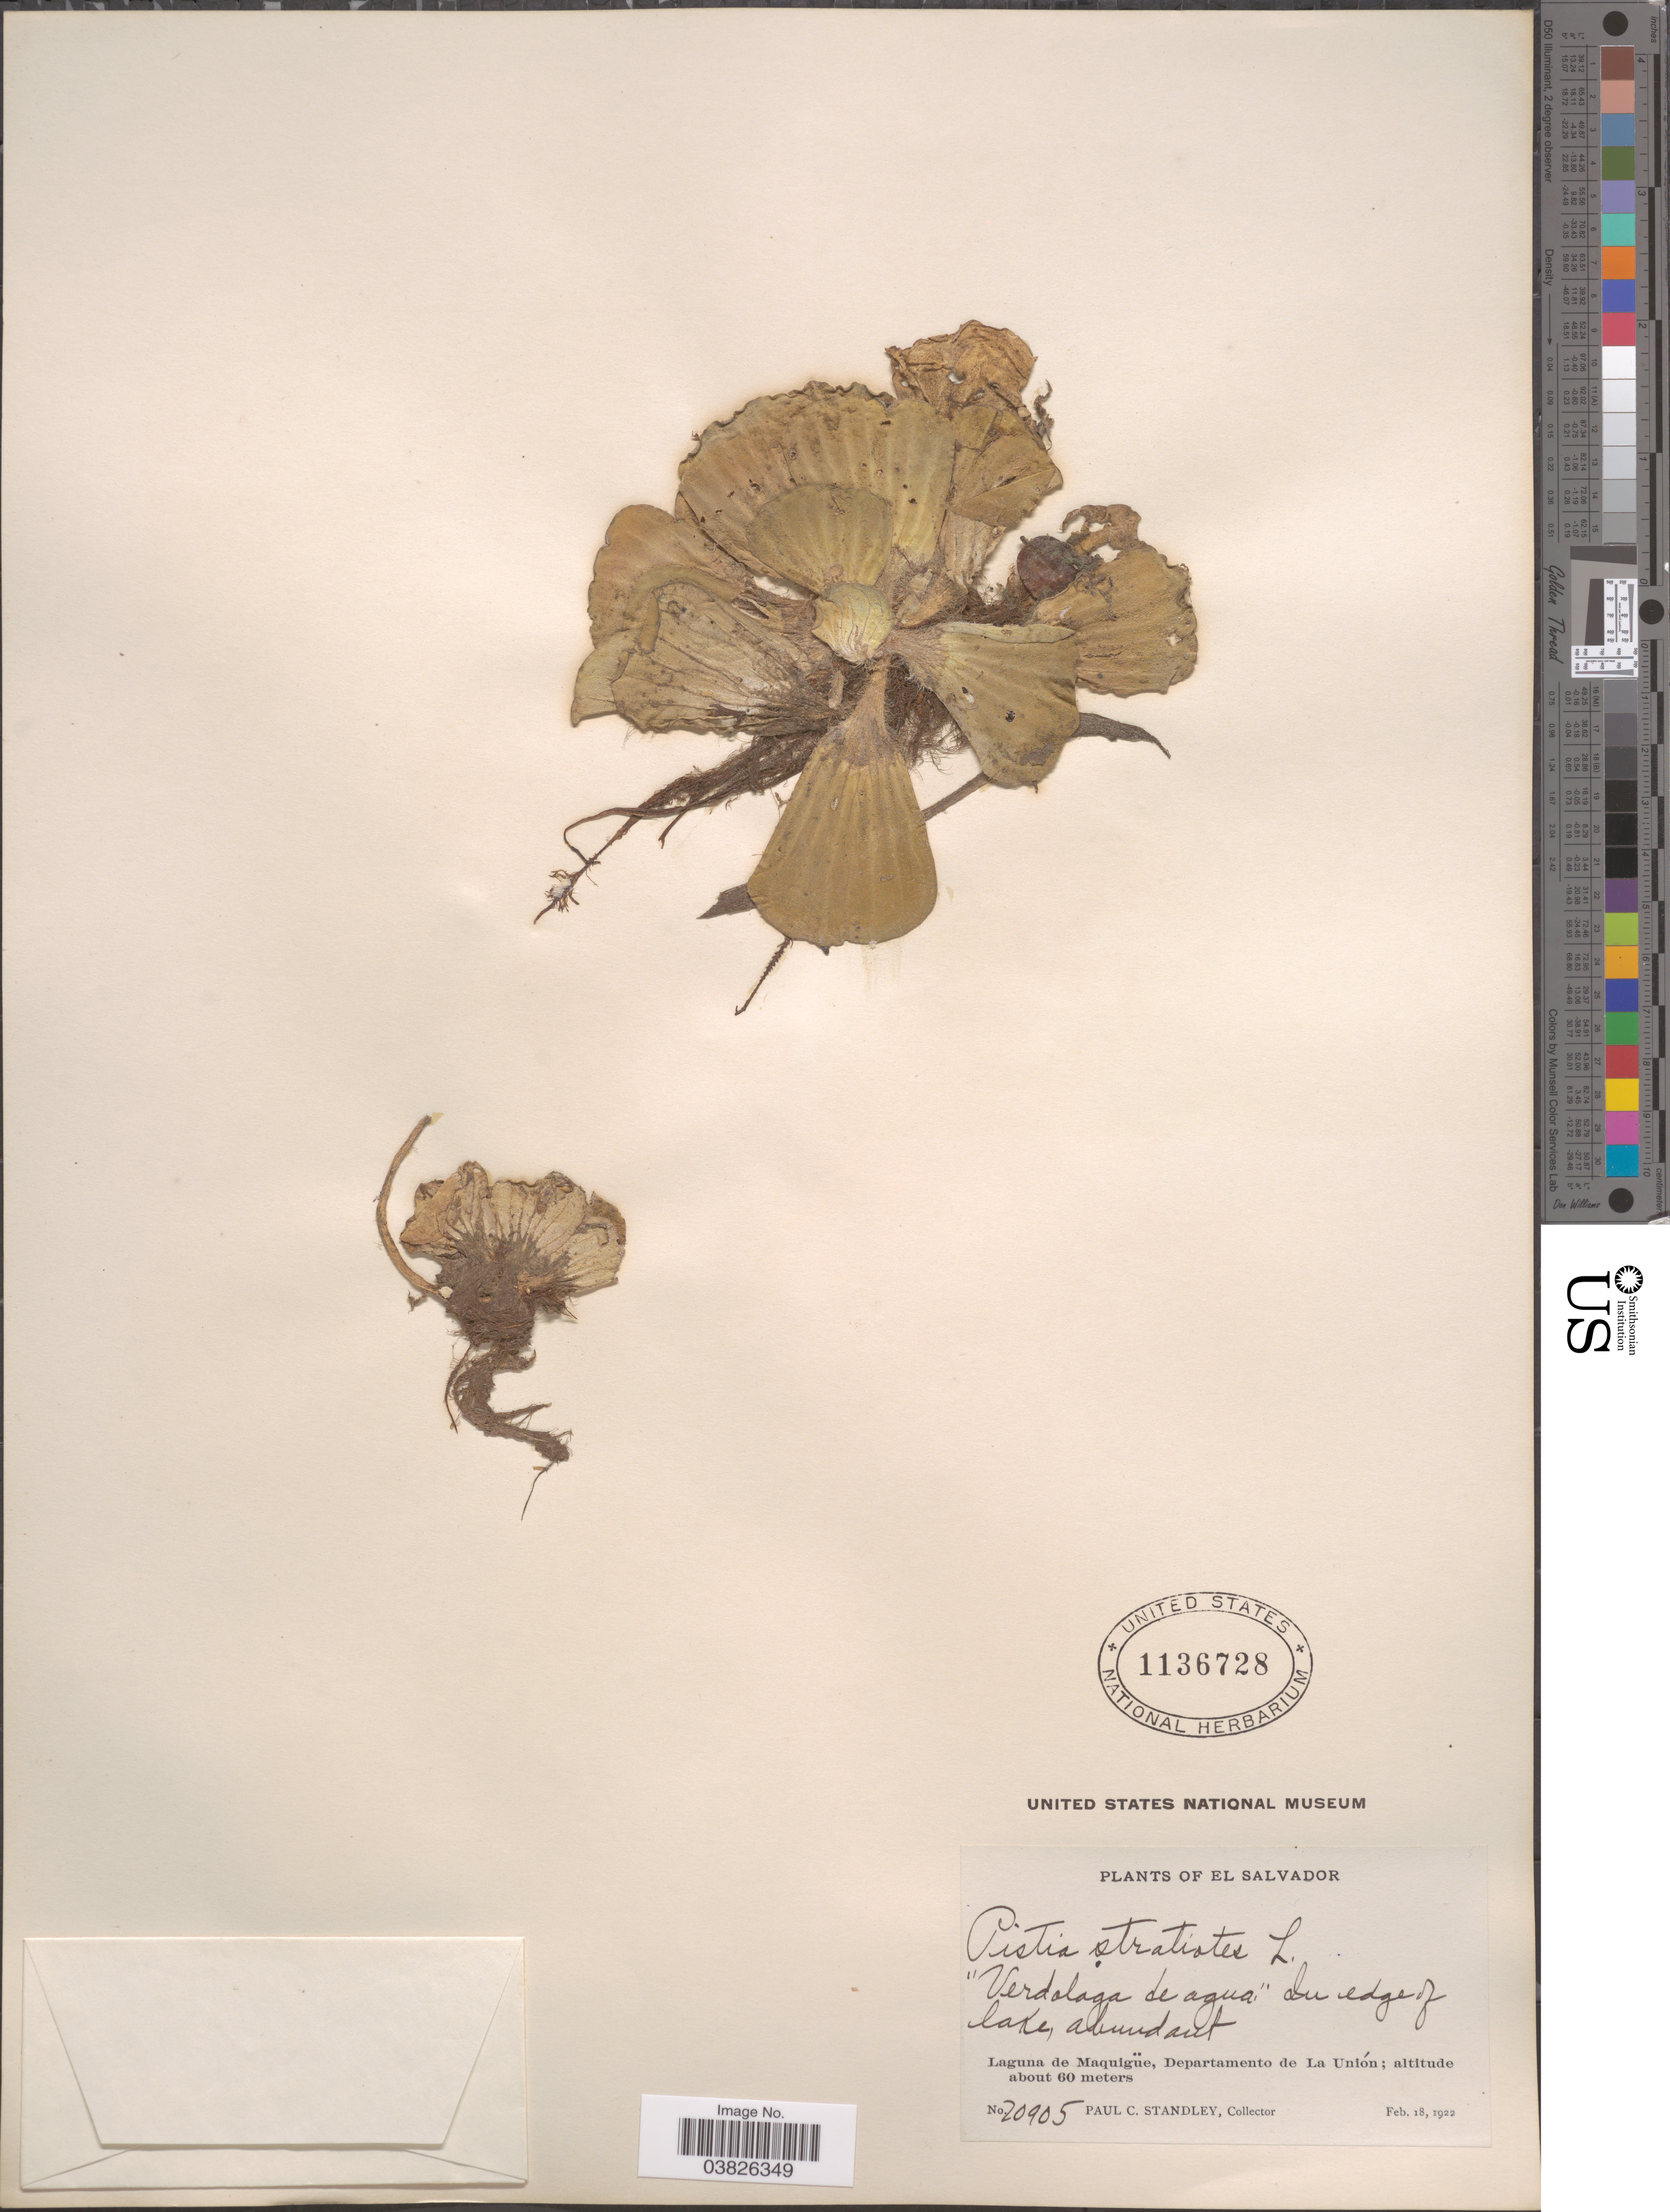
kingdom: Plantae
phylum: Tracheophyta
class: Liliopsida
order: Alismatales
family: Araceae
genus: Pistia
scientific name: Pistia stratiotes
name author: L.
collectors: P. C. Standley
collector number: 20905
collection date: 1922-02-18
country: El Salvador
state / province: La Union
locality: In edge of lake. Laguna de Maquigüe, Departamento de La Unión.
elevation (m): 60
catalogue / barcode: US 1136728